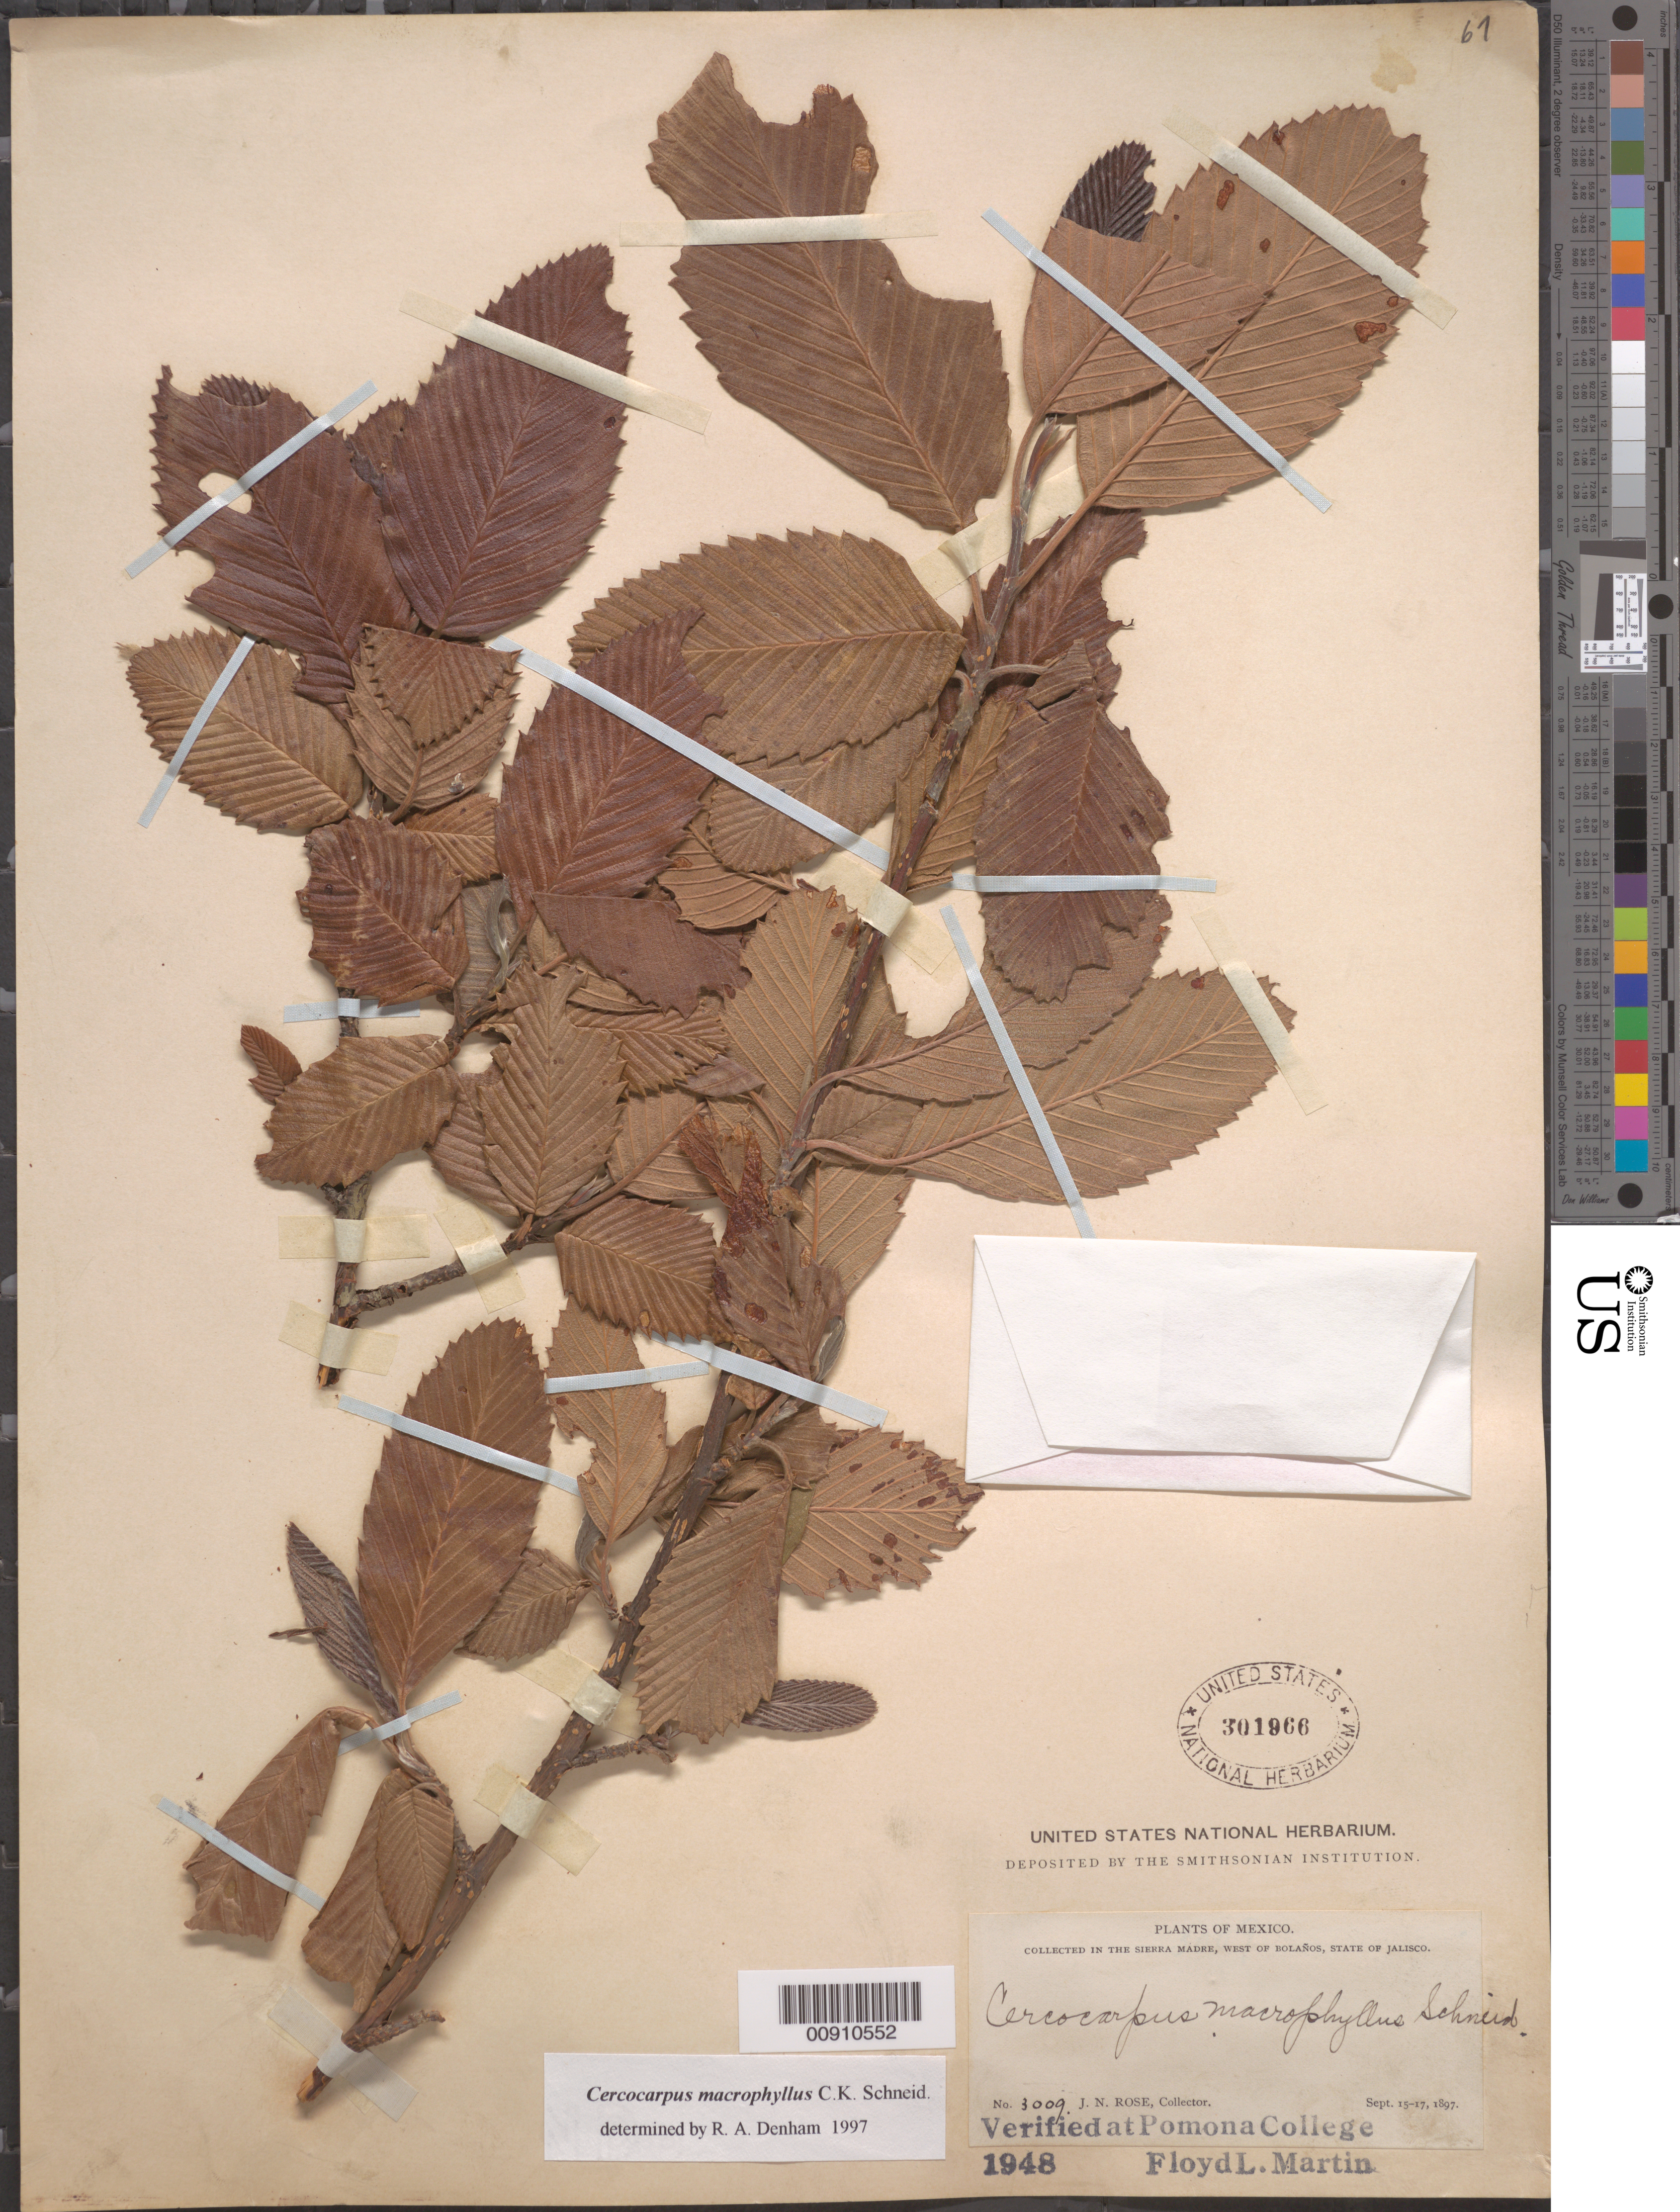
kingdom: Plantae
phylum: Tracheophyta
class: Magnoliopsida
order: Rosales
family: Rosaceae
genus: Cercocarpus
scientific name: Cercocarpus macrophyllus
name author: C.K. Schneid.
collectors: J. N. Rose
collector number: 3009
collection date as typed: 15 Sep 1897 to 17 Sep 1897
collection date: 1897-09-15/1897-09-17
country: Mexico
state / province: Jalisco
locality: Sierra Madre, west of Bolaños, State of Jalisco.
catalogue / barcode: US 301966